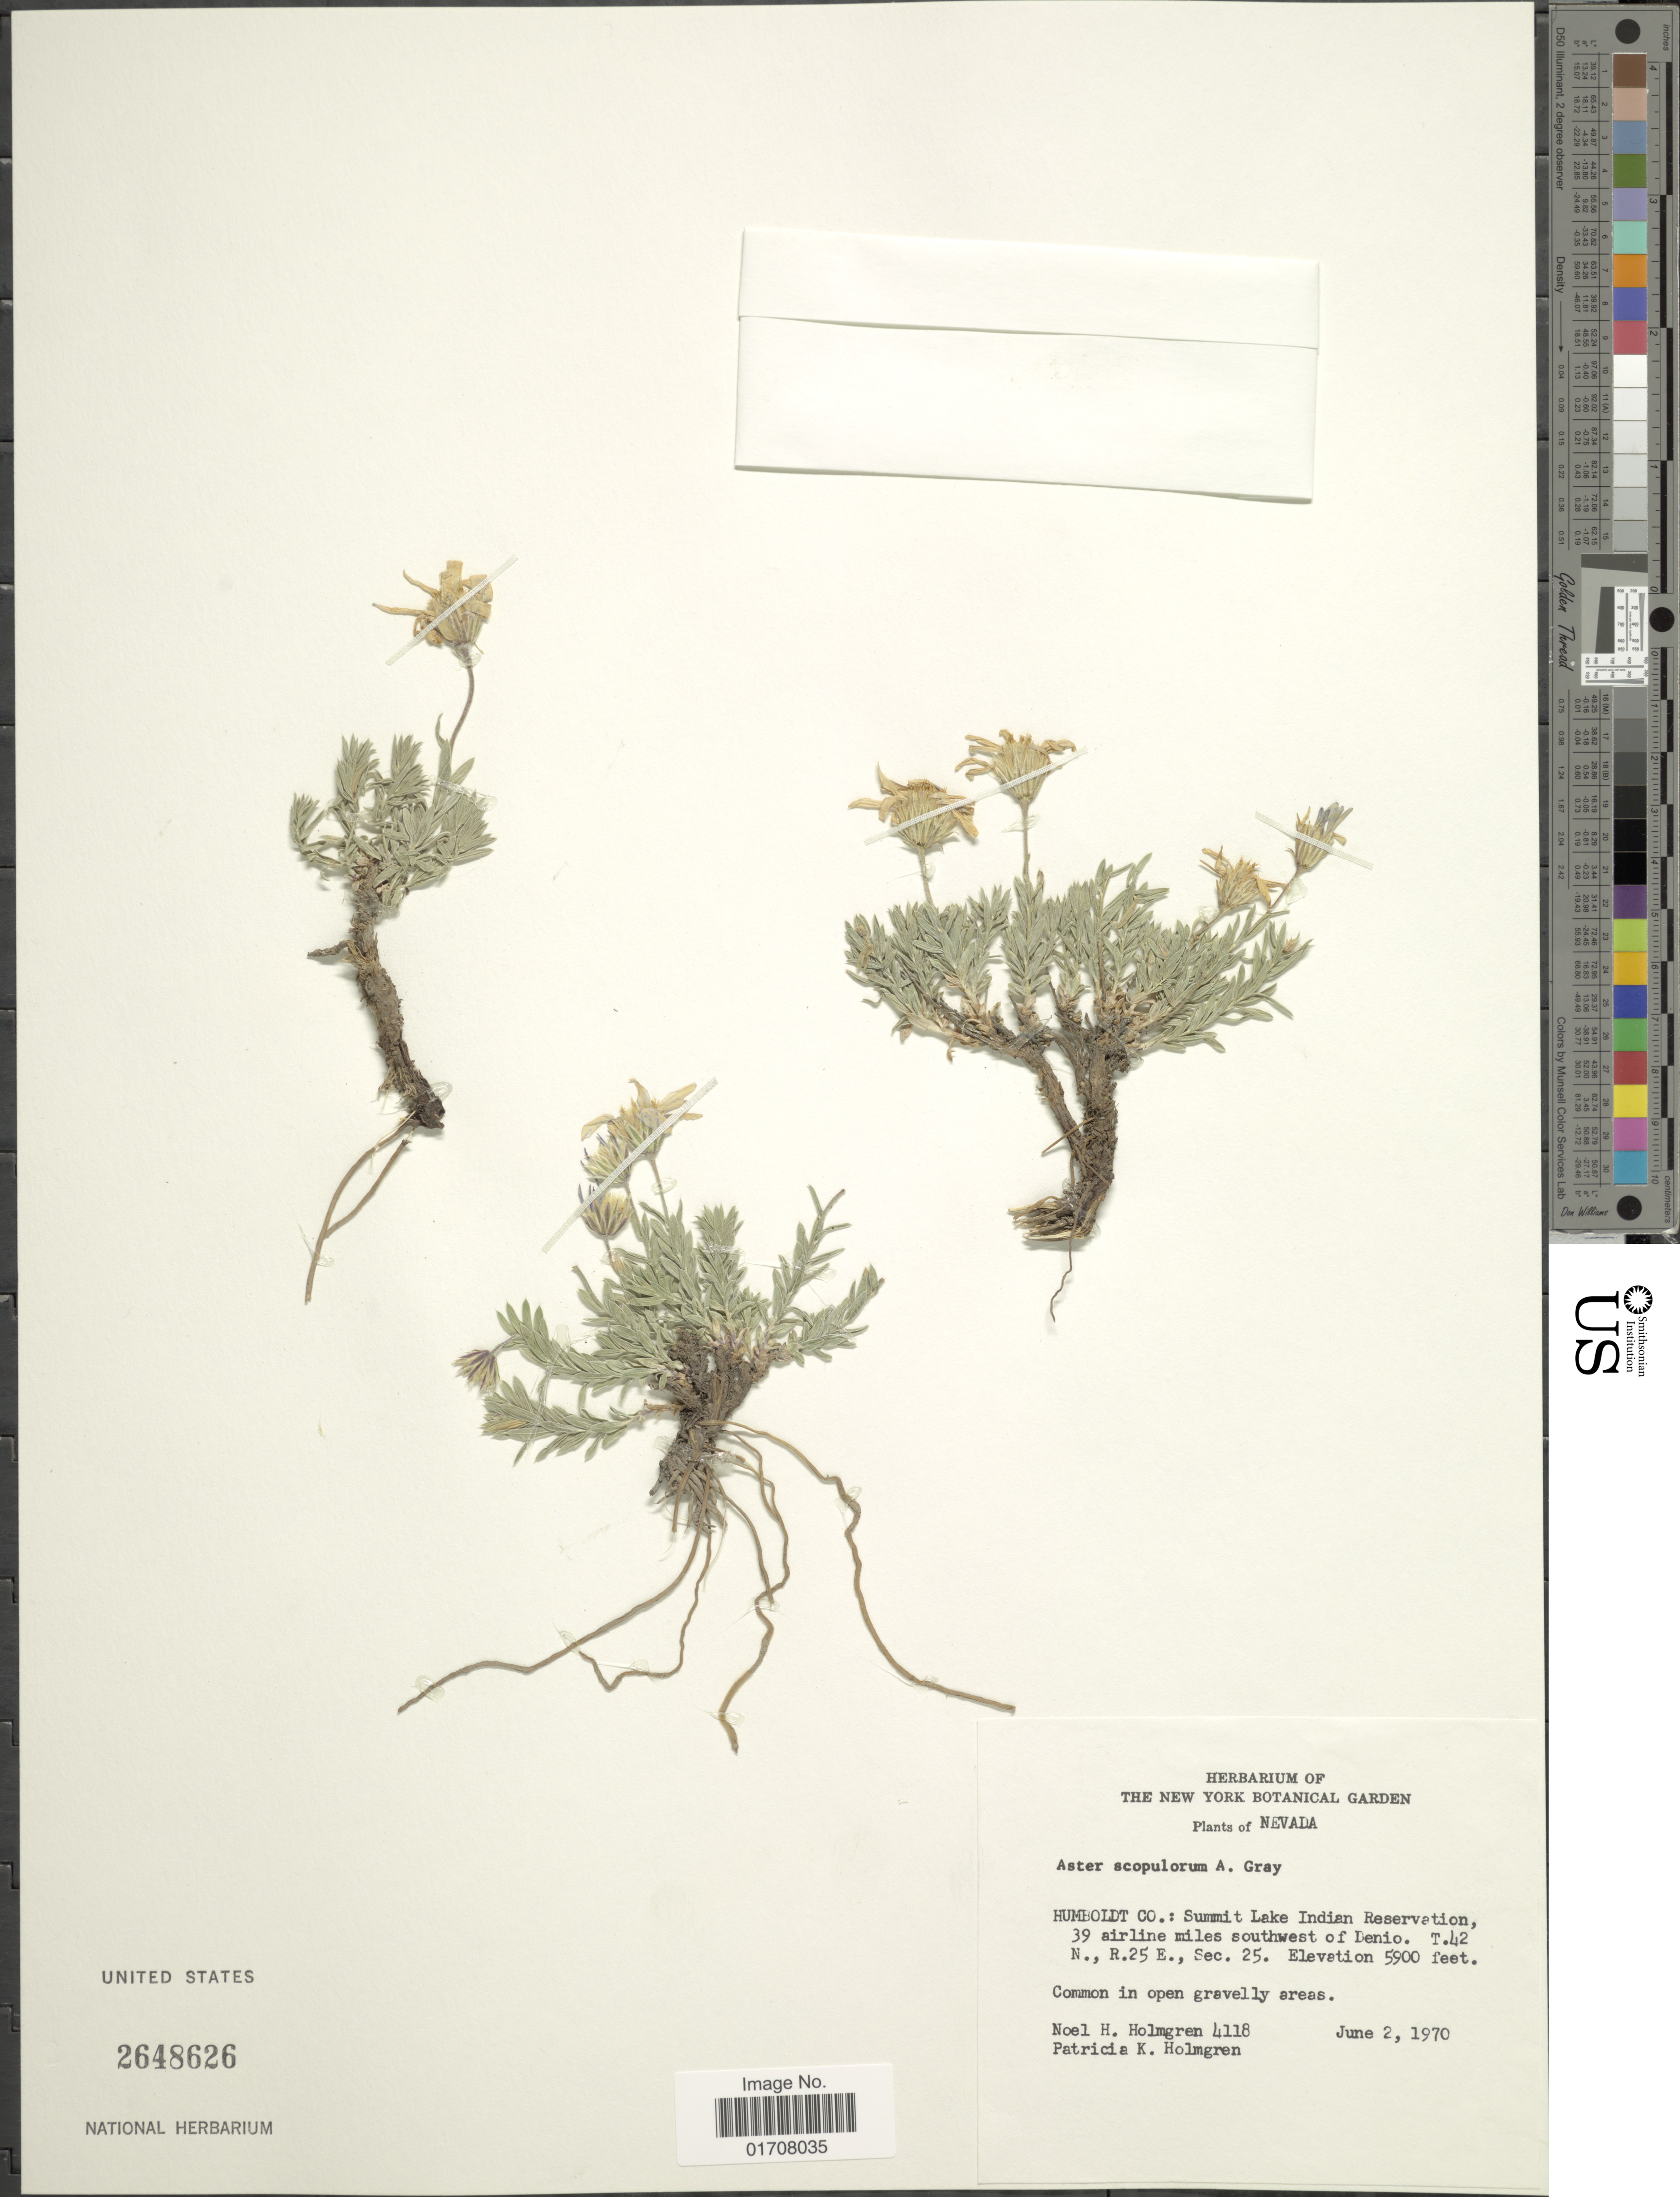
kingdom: Plantae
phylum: Tracheophyta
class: Magnoliopsida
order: Asterales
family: Asteraceae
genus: Ionactis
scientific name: Ionactis alpina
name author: (Nutt.) Greene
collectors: N. H. Holmgren & P. K. Holmgren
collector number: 4118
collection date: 1970-06-02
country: United States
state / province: Nevada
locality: Humboldt Co.: Summit Lake Indian Reservation, 39 airline miles southwest of Denio, T.42, N., R.25 E., Sec. 25.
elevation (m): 1798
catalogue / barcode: US 2648626